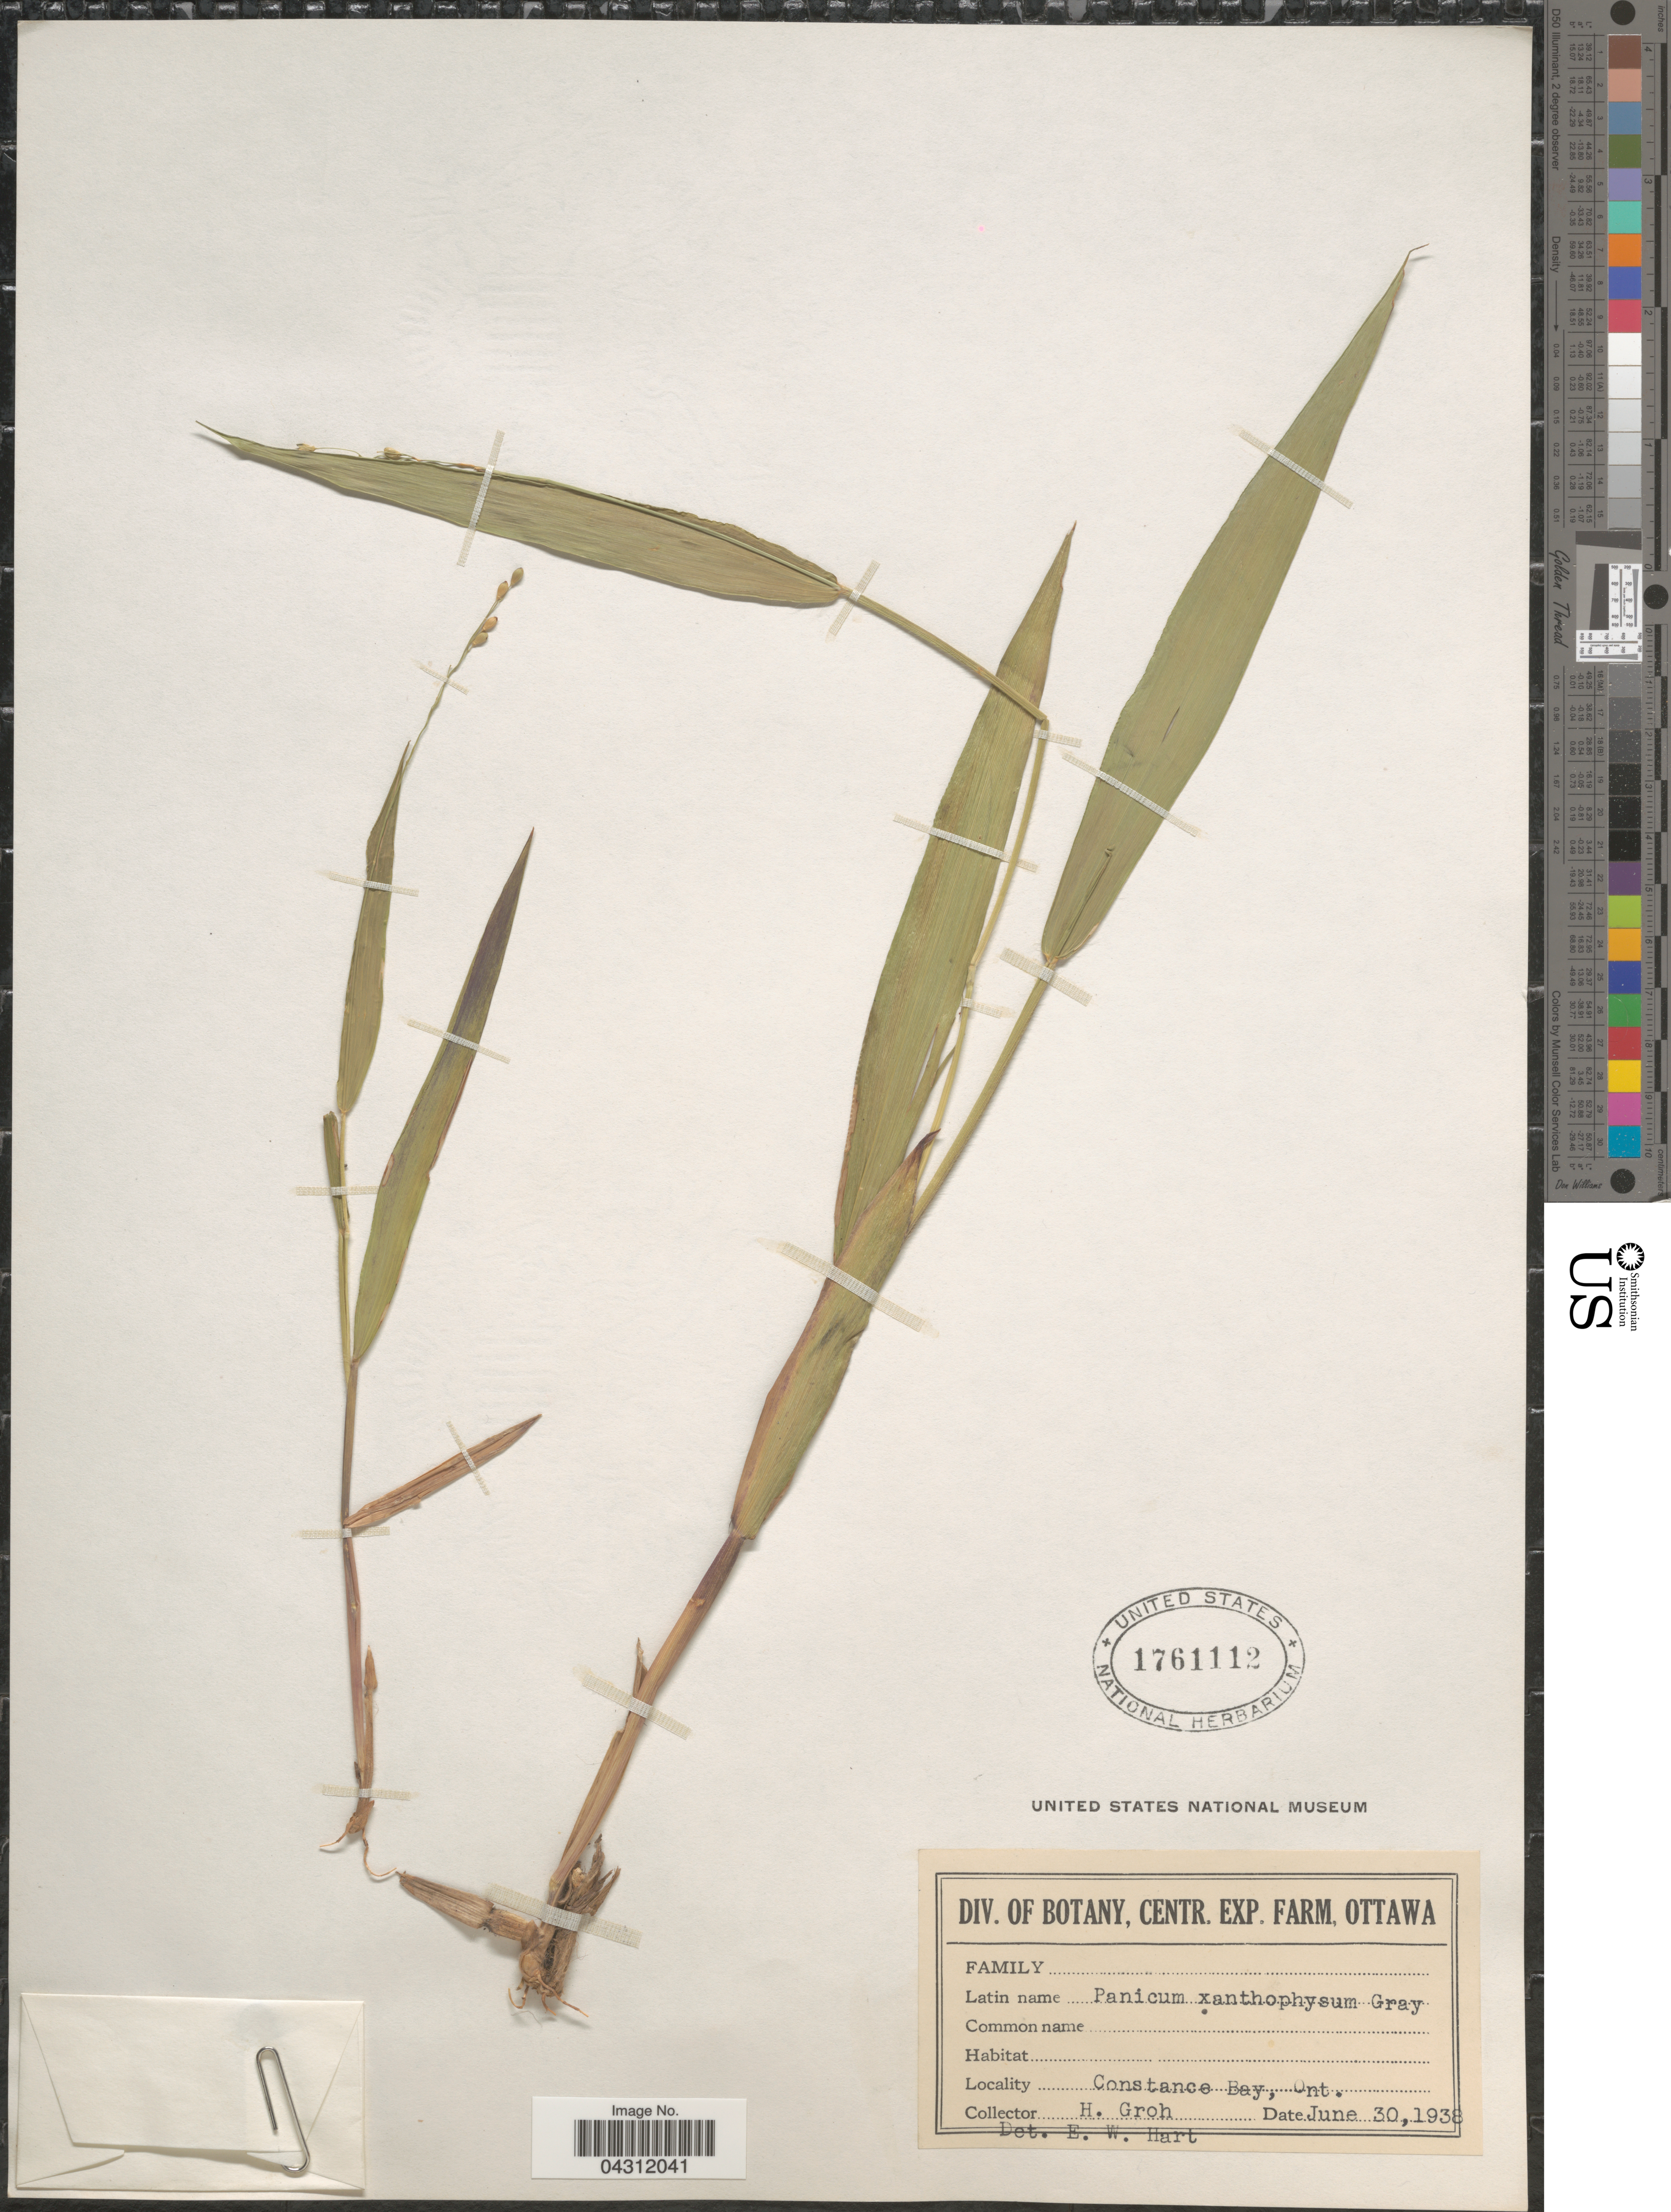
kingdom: Plantae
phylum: Tracheophyta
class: Liliopsida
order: Poales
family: Poaceae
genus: Dichanthelium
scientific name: Dichanthelium xanthophysum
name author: (A. Gray) Freckmann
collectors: H. Groh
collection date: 1938-06-30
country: Canada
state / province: Ontario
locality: Div. Of Botany, Centr. Exp. Farm. Constance Bay.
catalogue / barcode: US 1761112